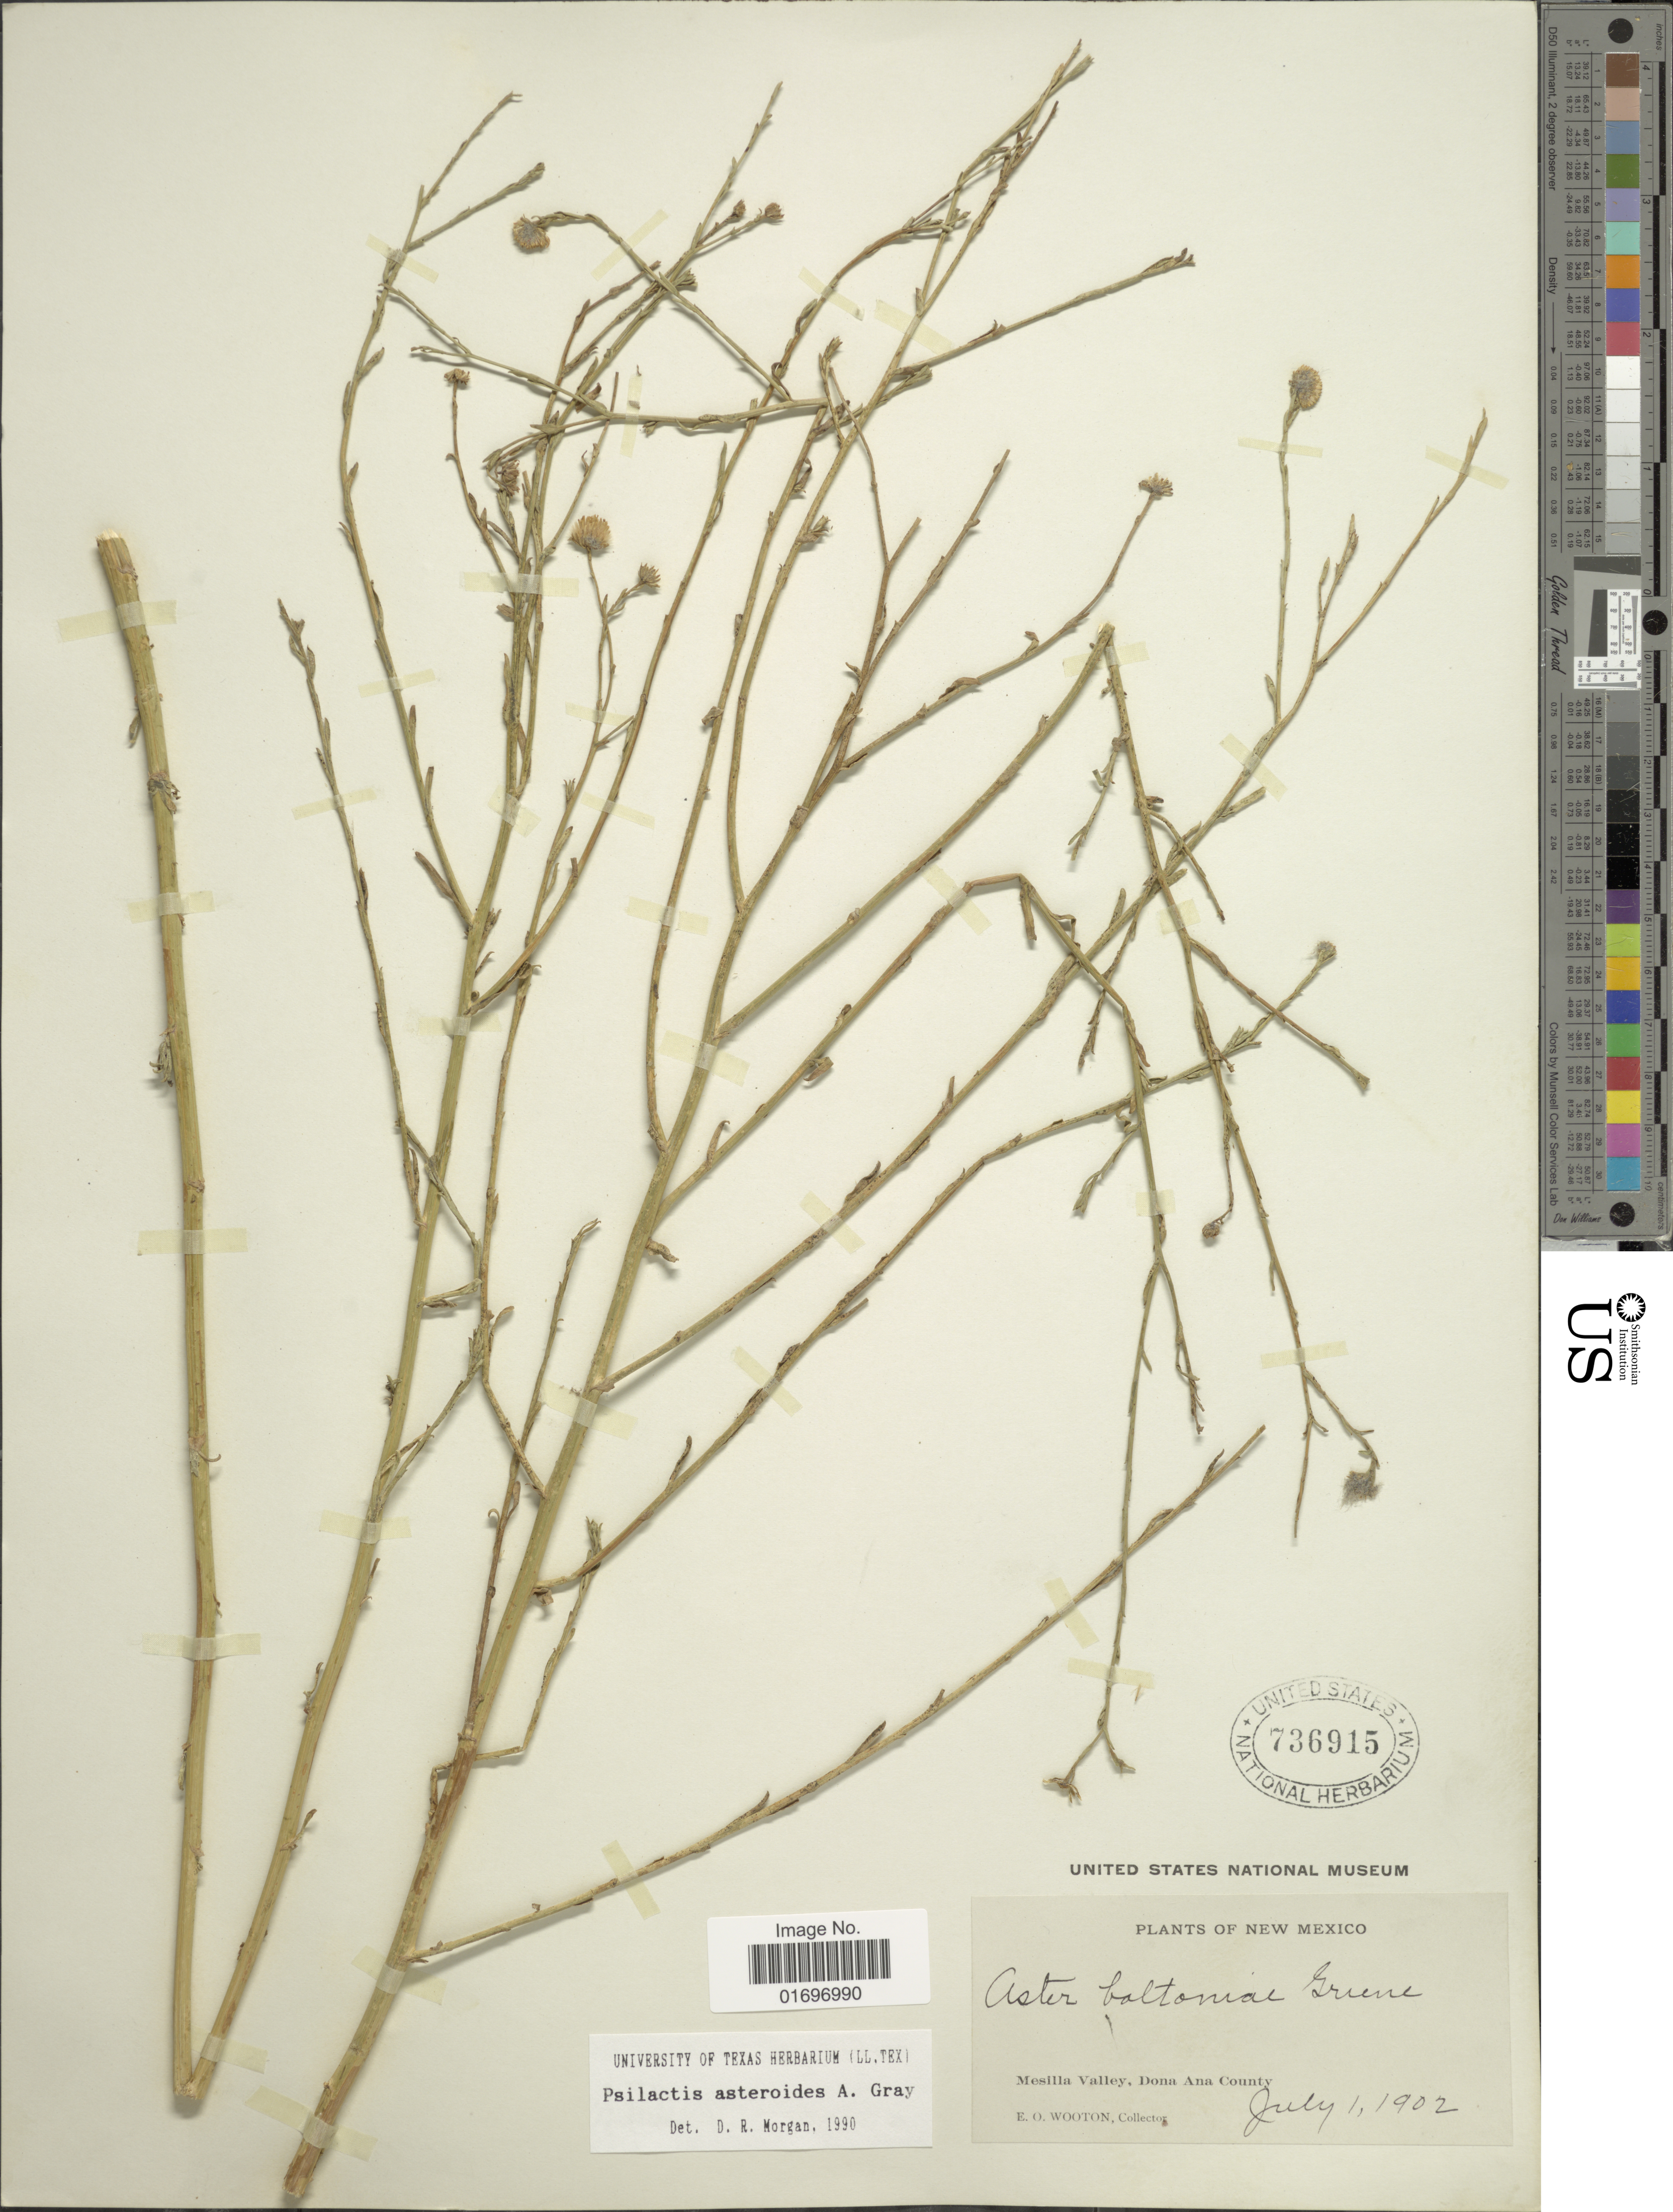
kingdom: Plantae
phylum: Tracheophyta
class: Magnoliopsida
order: Asterales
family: Asteraceae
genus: Psilactis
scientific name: Psilactis asteroides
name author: A. Gray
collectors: E. O. Wooton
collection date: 1902-07-01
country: United States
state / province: New Mexico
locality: New Mexico. Mesilla Valley, Dona Ana County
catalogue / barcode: US 736915